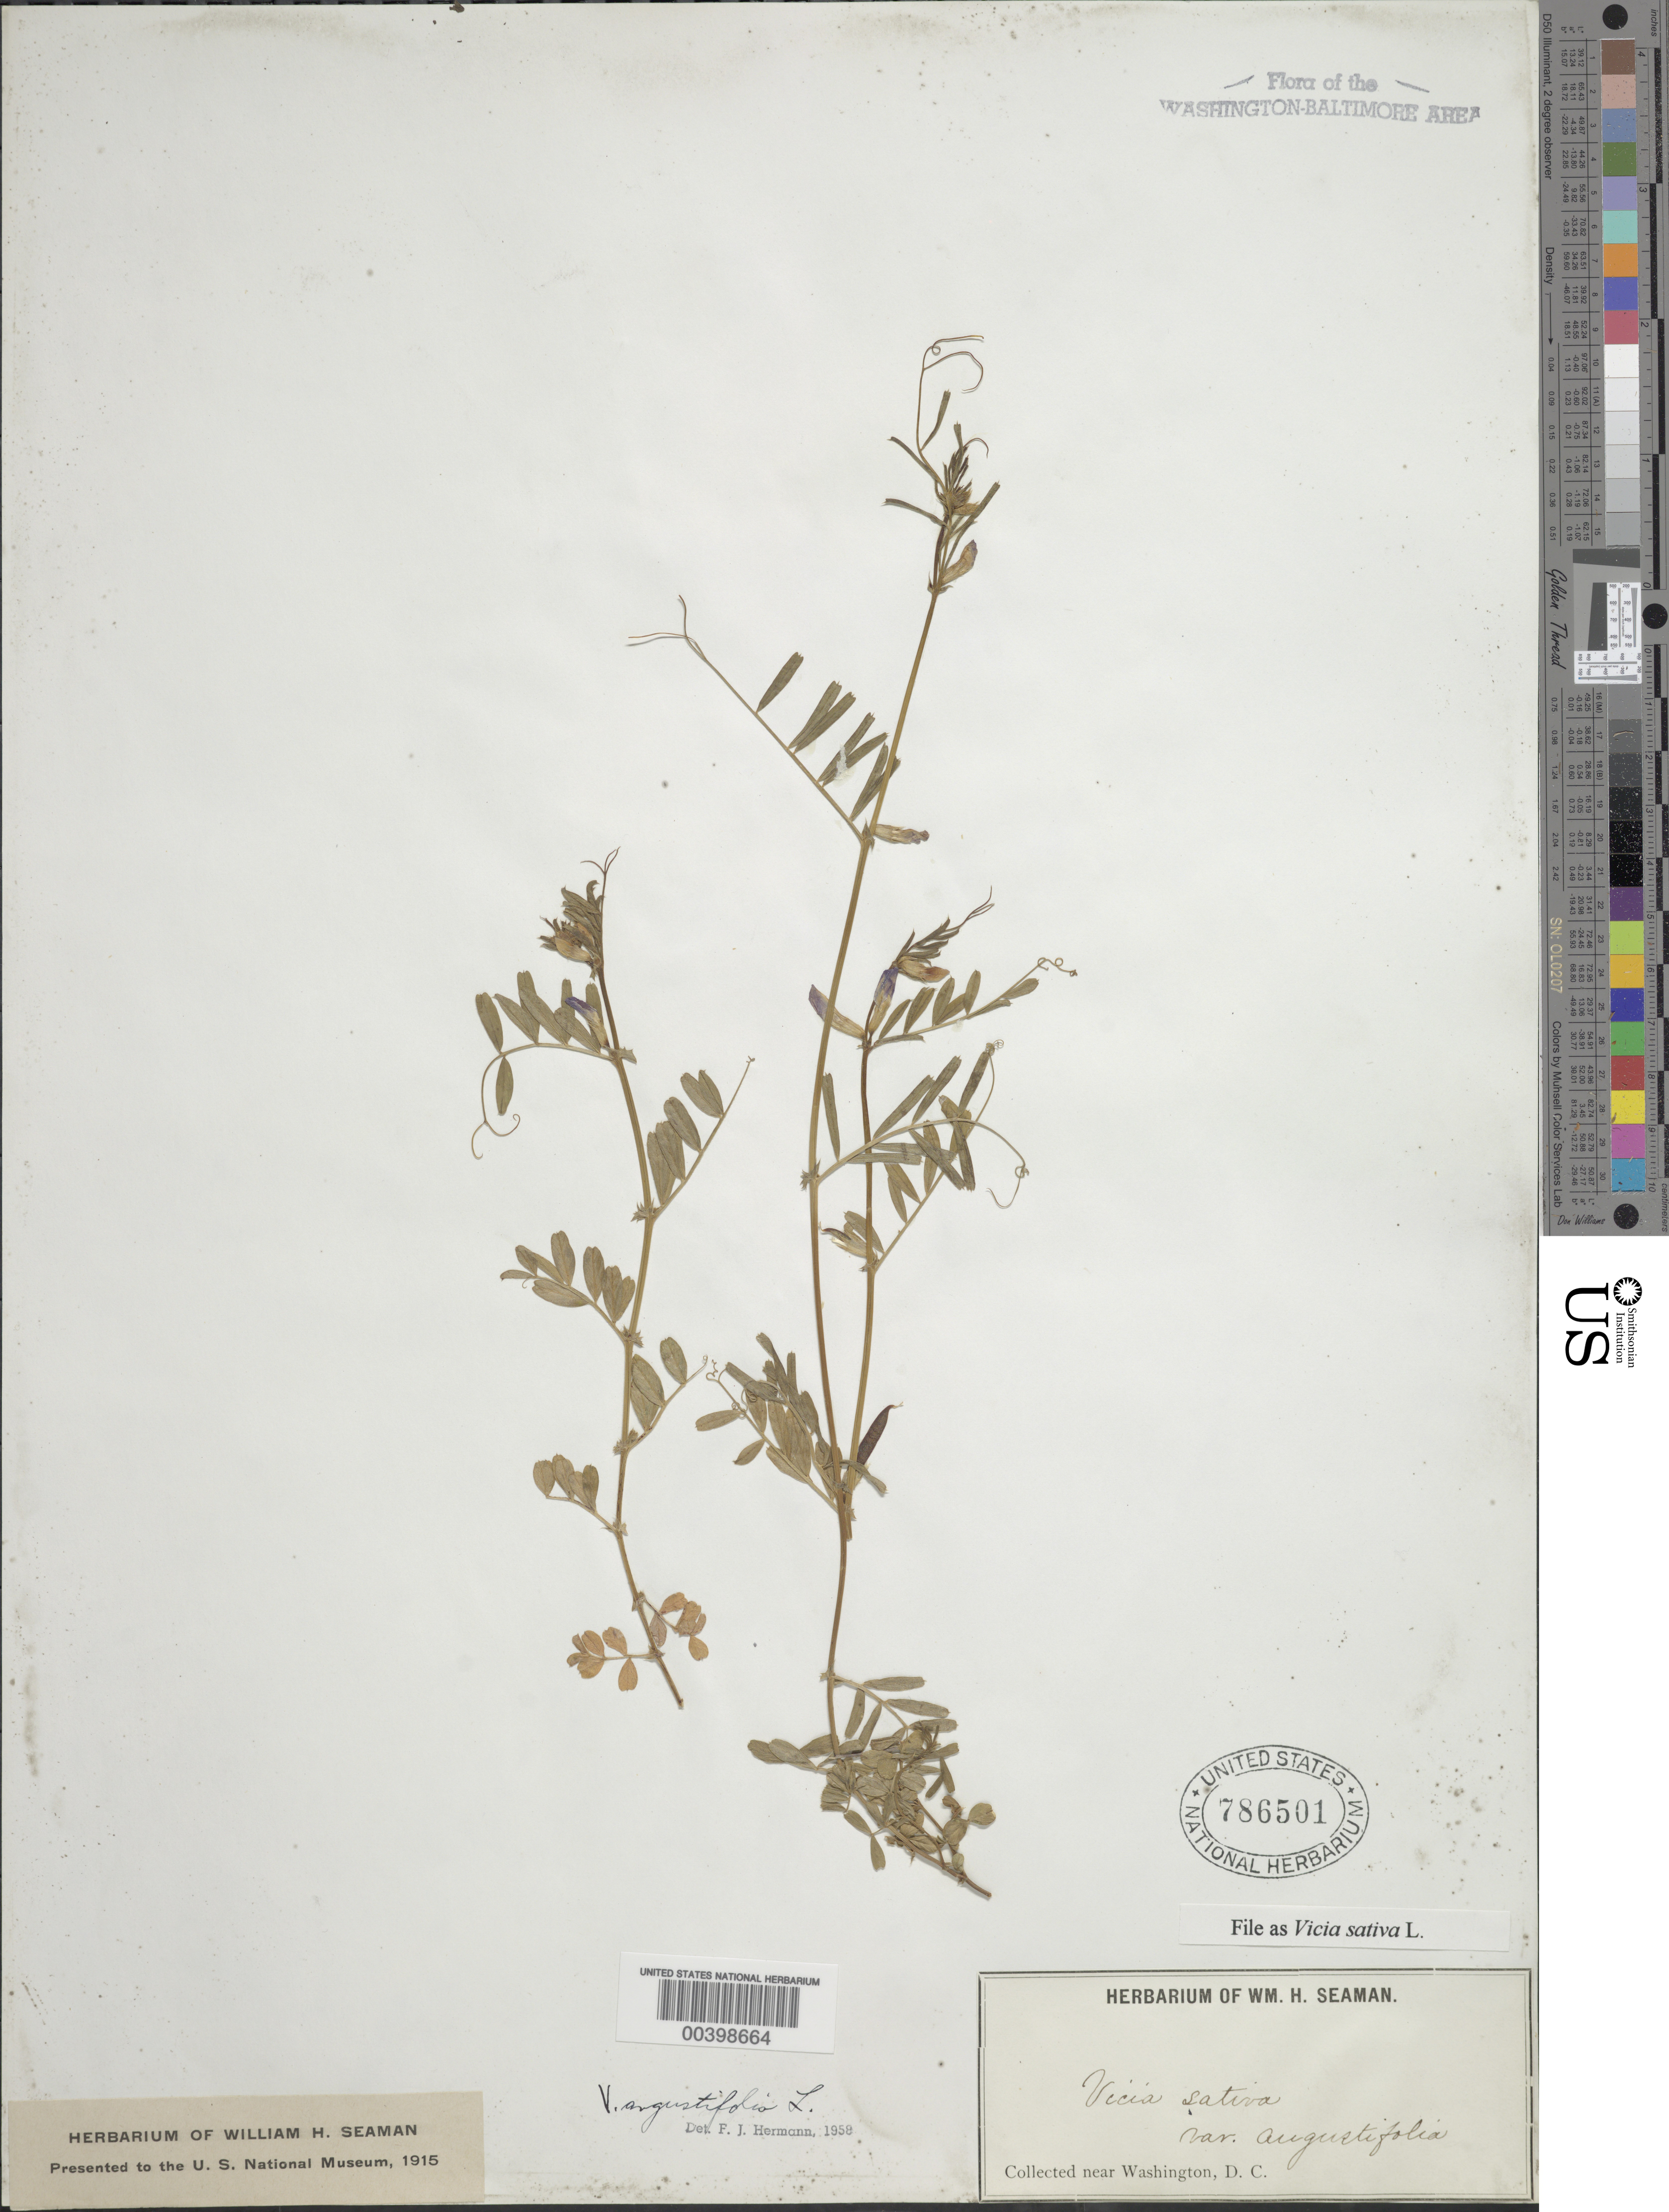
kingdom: Plantae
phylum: Tracheophyta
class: Magnoliopsida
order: Fabales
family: Fabaceae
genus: Vicia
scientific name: Vicia sativa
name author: L.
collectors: W. Seaman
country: United States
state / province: District of Columbia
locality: Near Washington DC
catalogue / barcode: US 786501